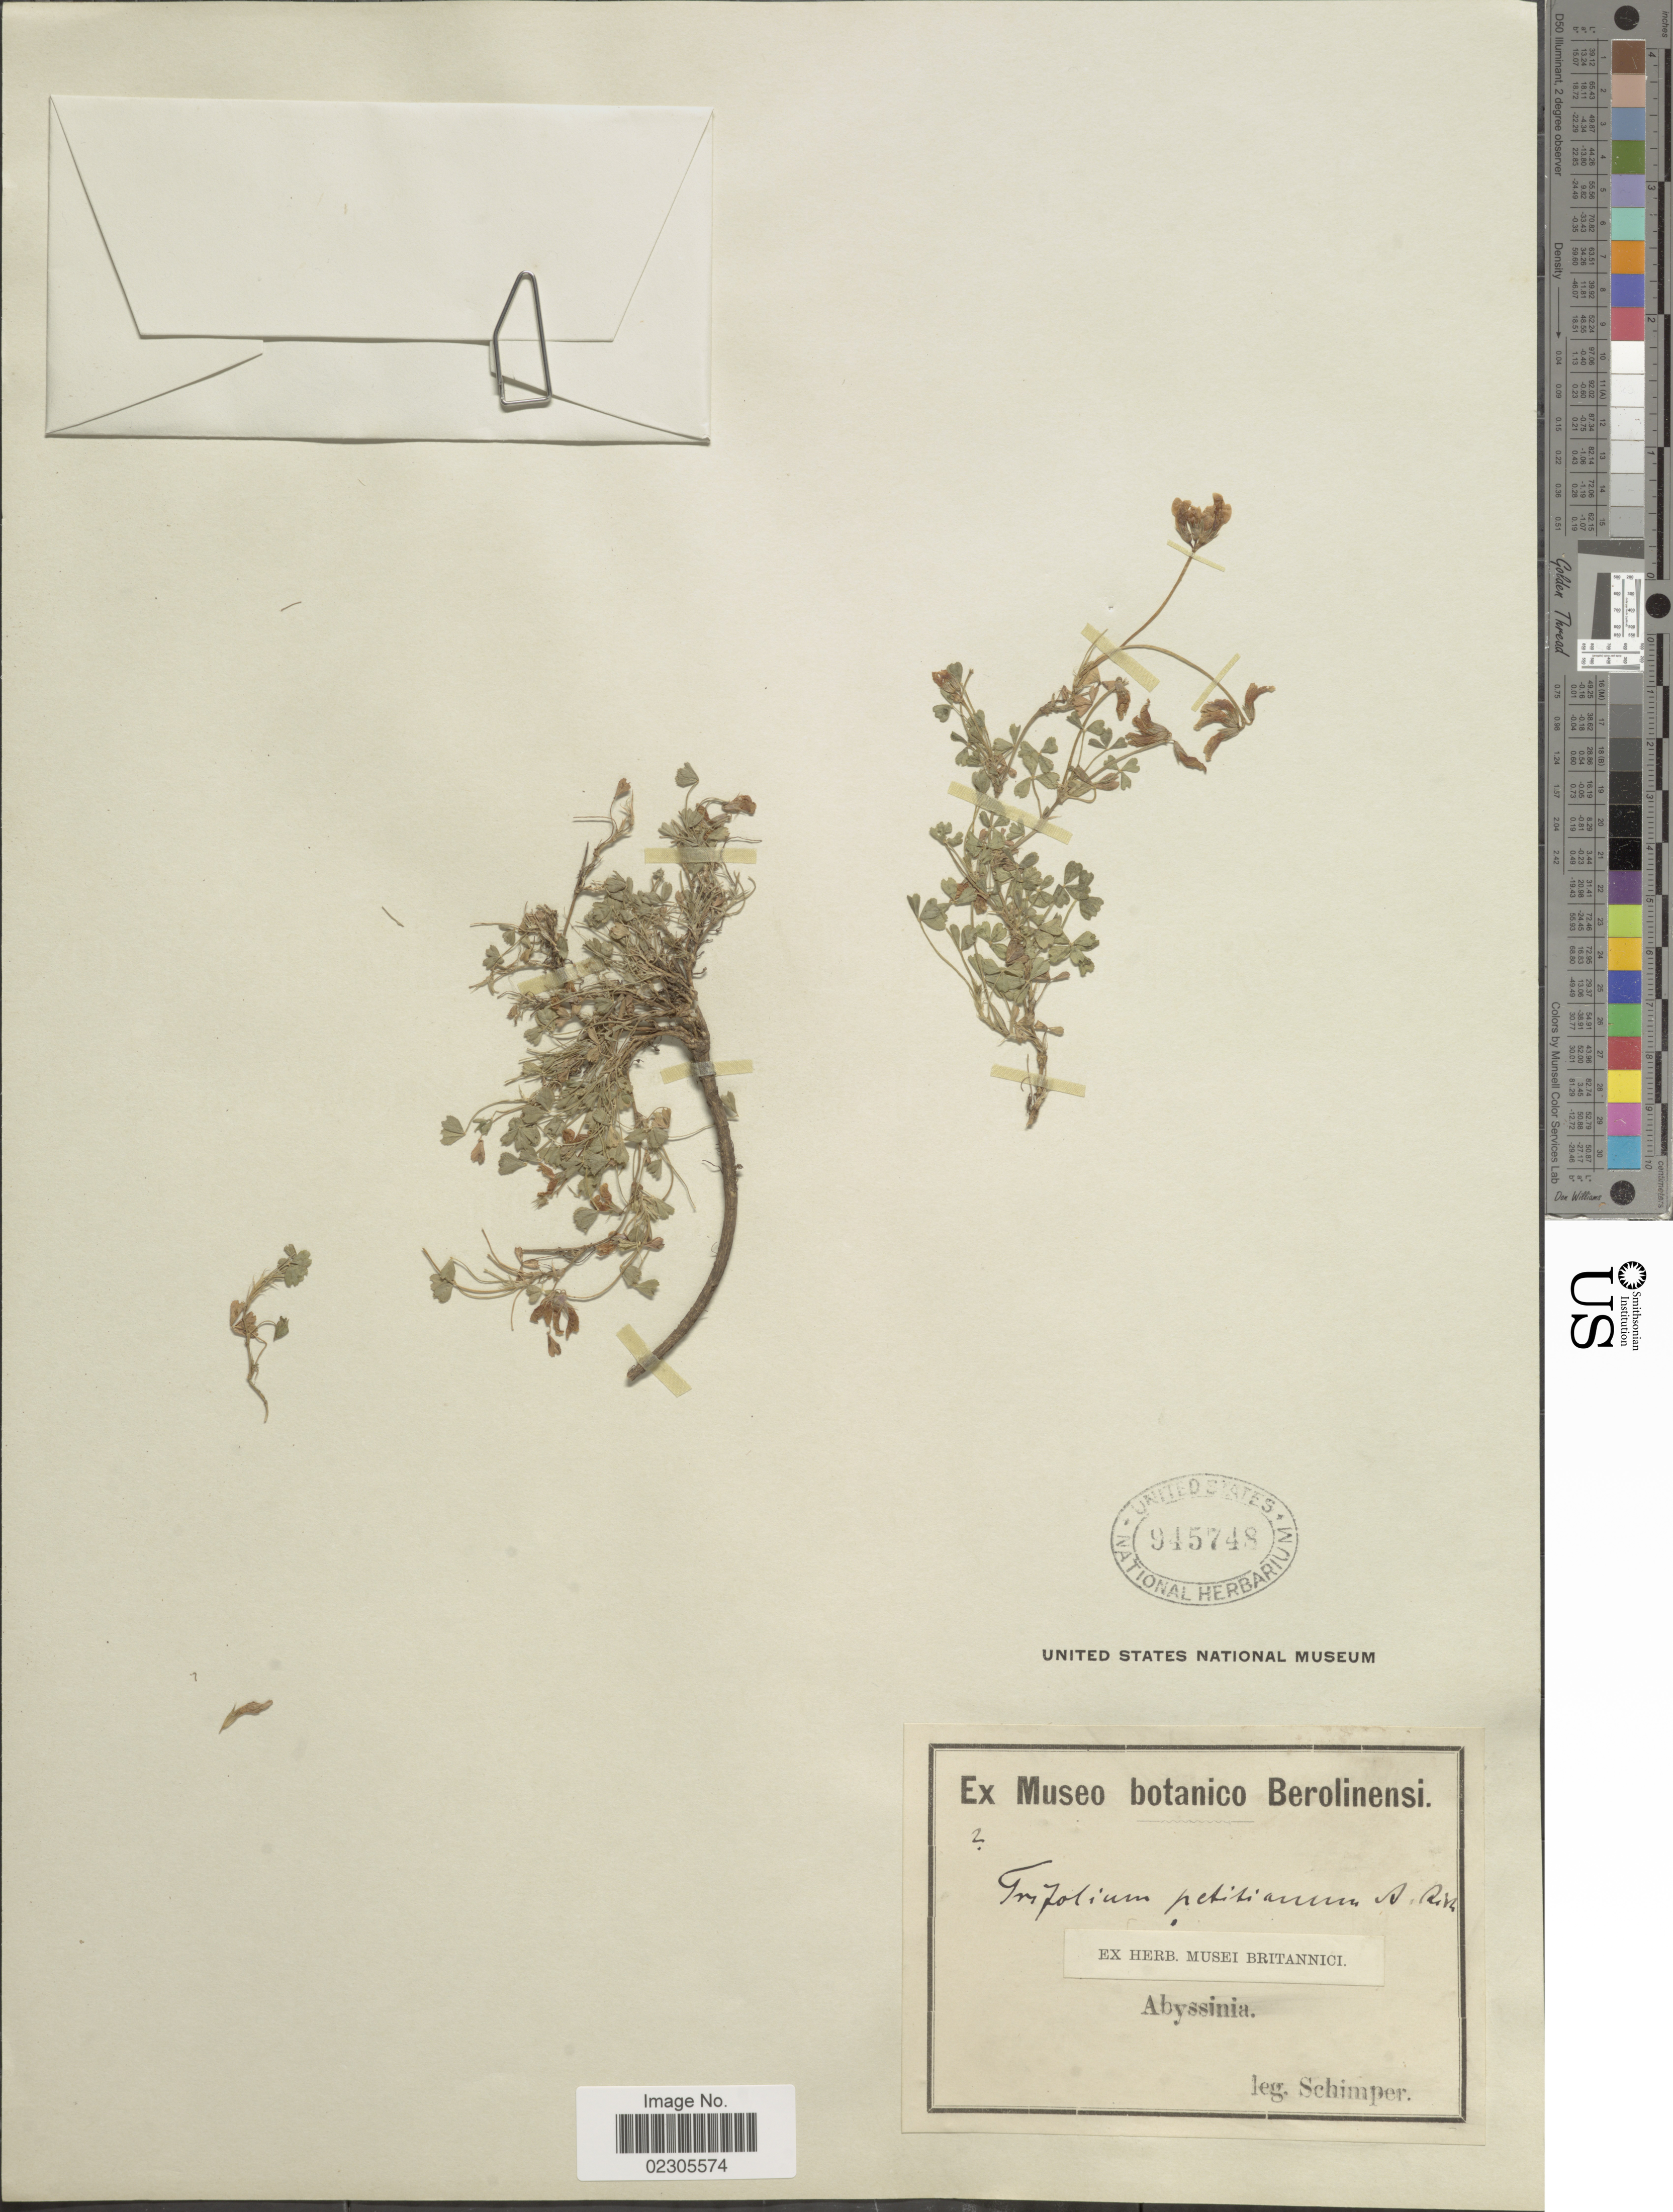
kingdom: Plantae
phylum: Tracheophyta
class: Magnoliopsida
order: Fabales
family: Fabaceae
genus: Trifolium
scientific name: Trifolium petitianum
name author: A. Rich.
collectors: -. Schimper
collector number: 2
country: Eritrea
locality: Abyssinia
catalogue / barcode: US 945748